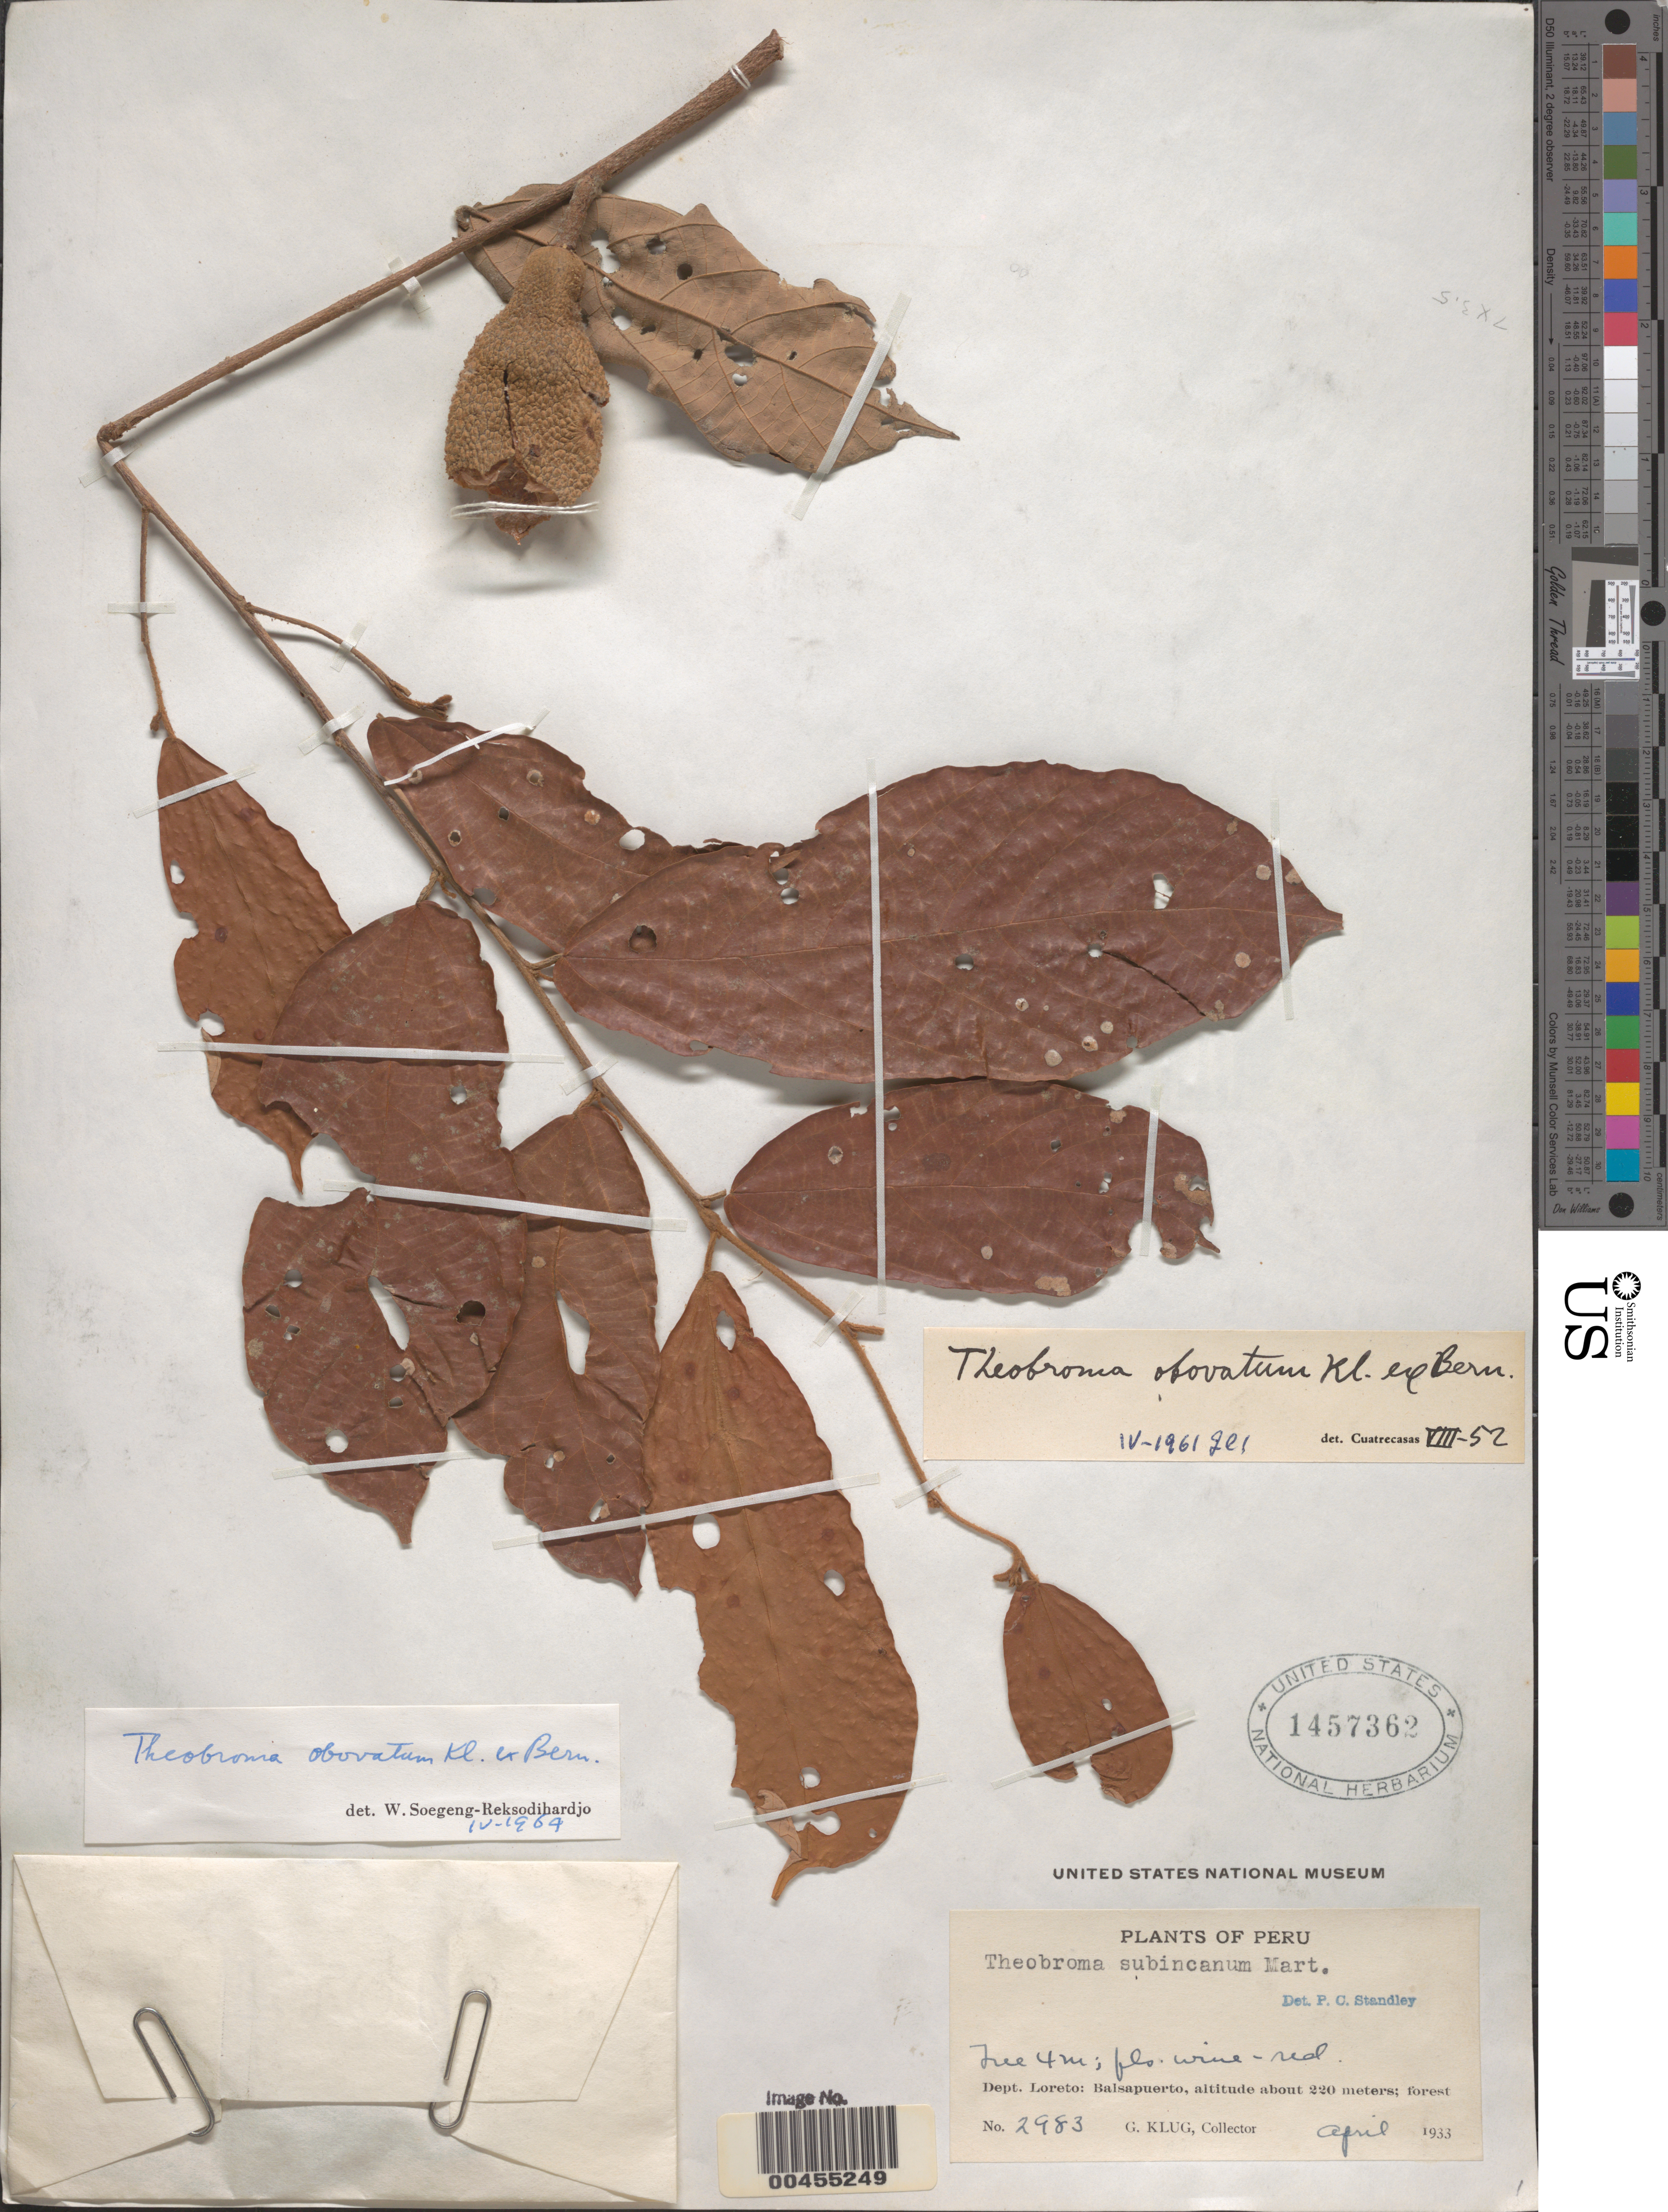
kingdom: Plantae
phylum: Tracheophyta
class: Magnoliopsida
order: Malvales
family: Malvaceae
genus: Theobroma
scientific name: Theobroma obovatum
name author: Klotzsch ex Bernoulli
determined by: Soegeng-Reksodihardjo, W.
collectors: G. Klug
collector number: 2983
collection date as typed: Apr 1933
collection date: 1933-04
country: Peru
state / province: Loreto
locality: Balsapuerto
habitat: forest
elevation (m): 220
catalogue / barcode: US 1457362